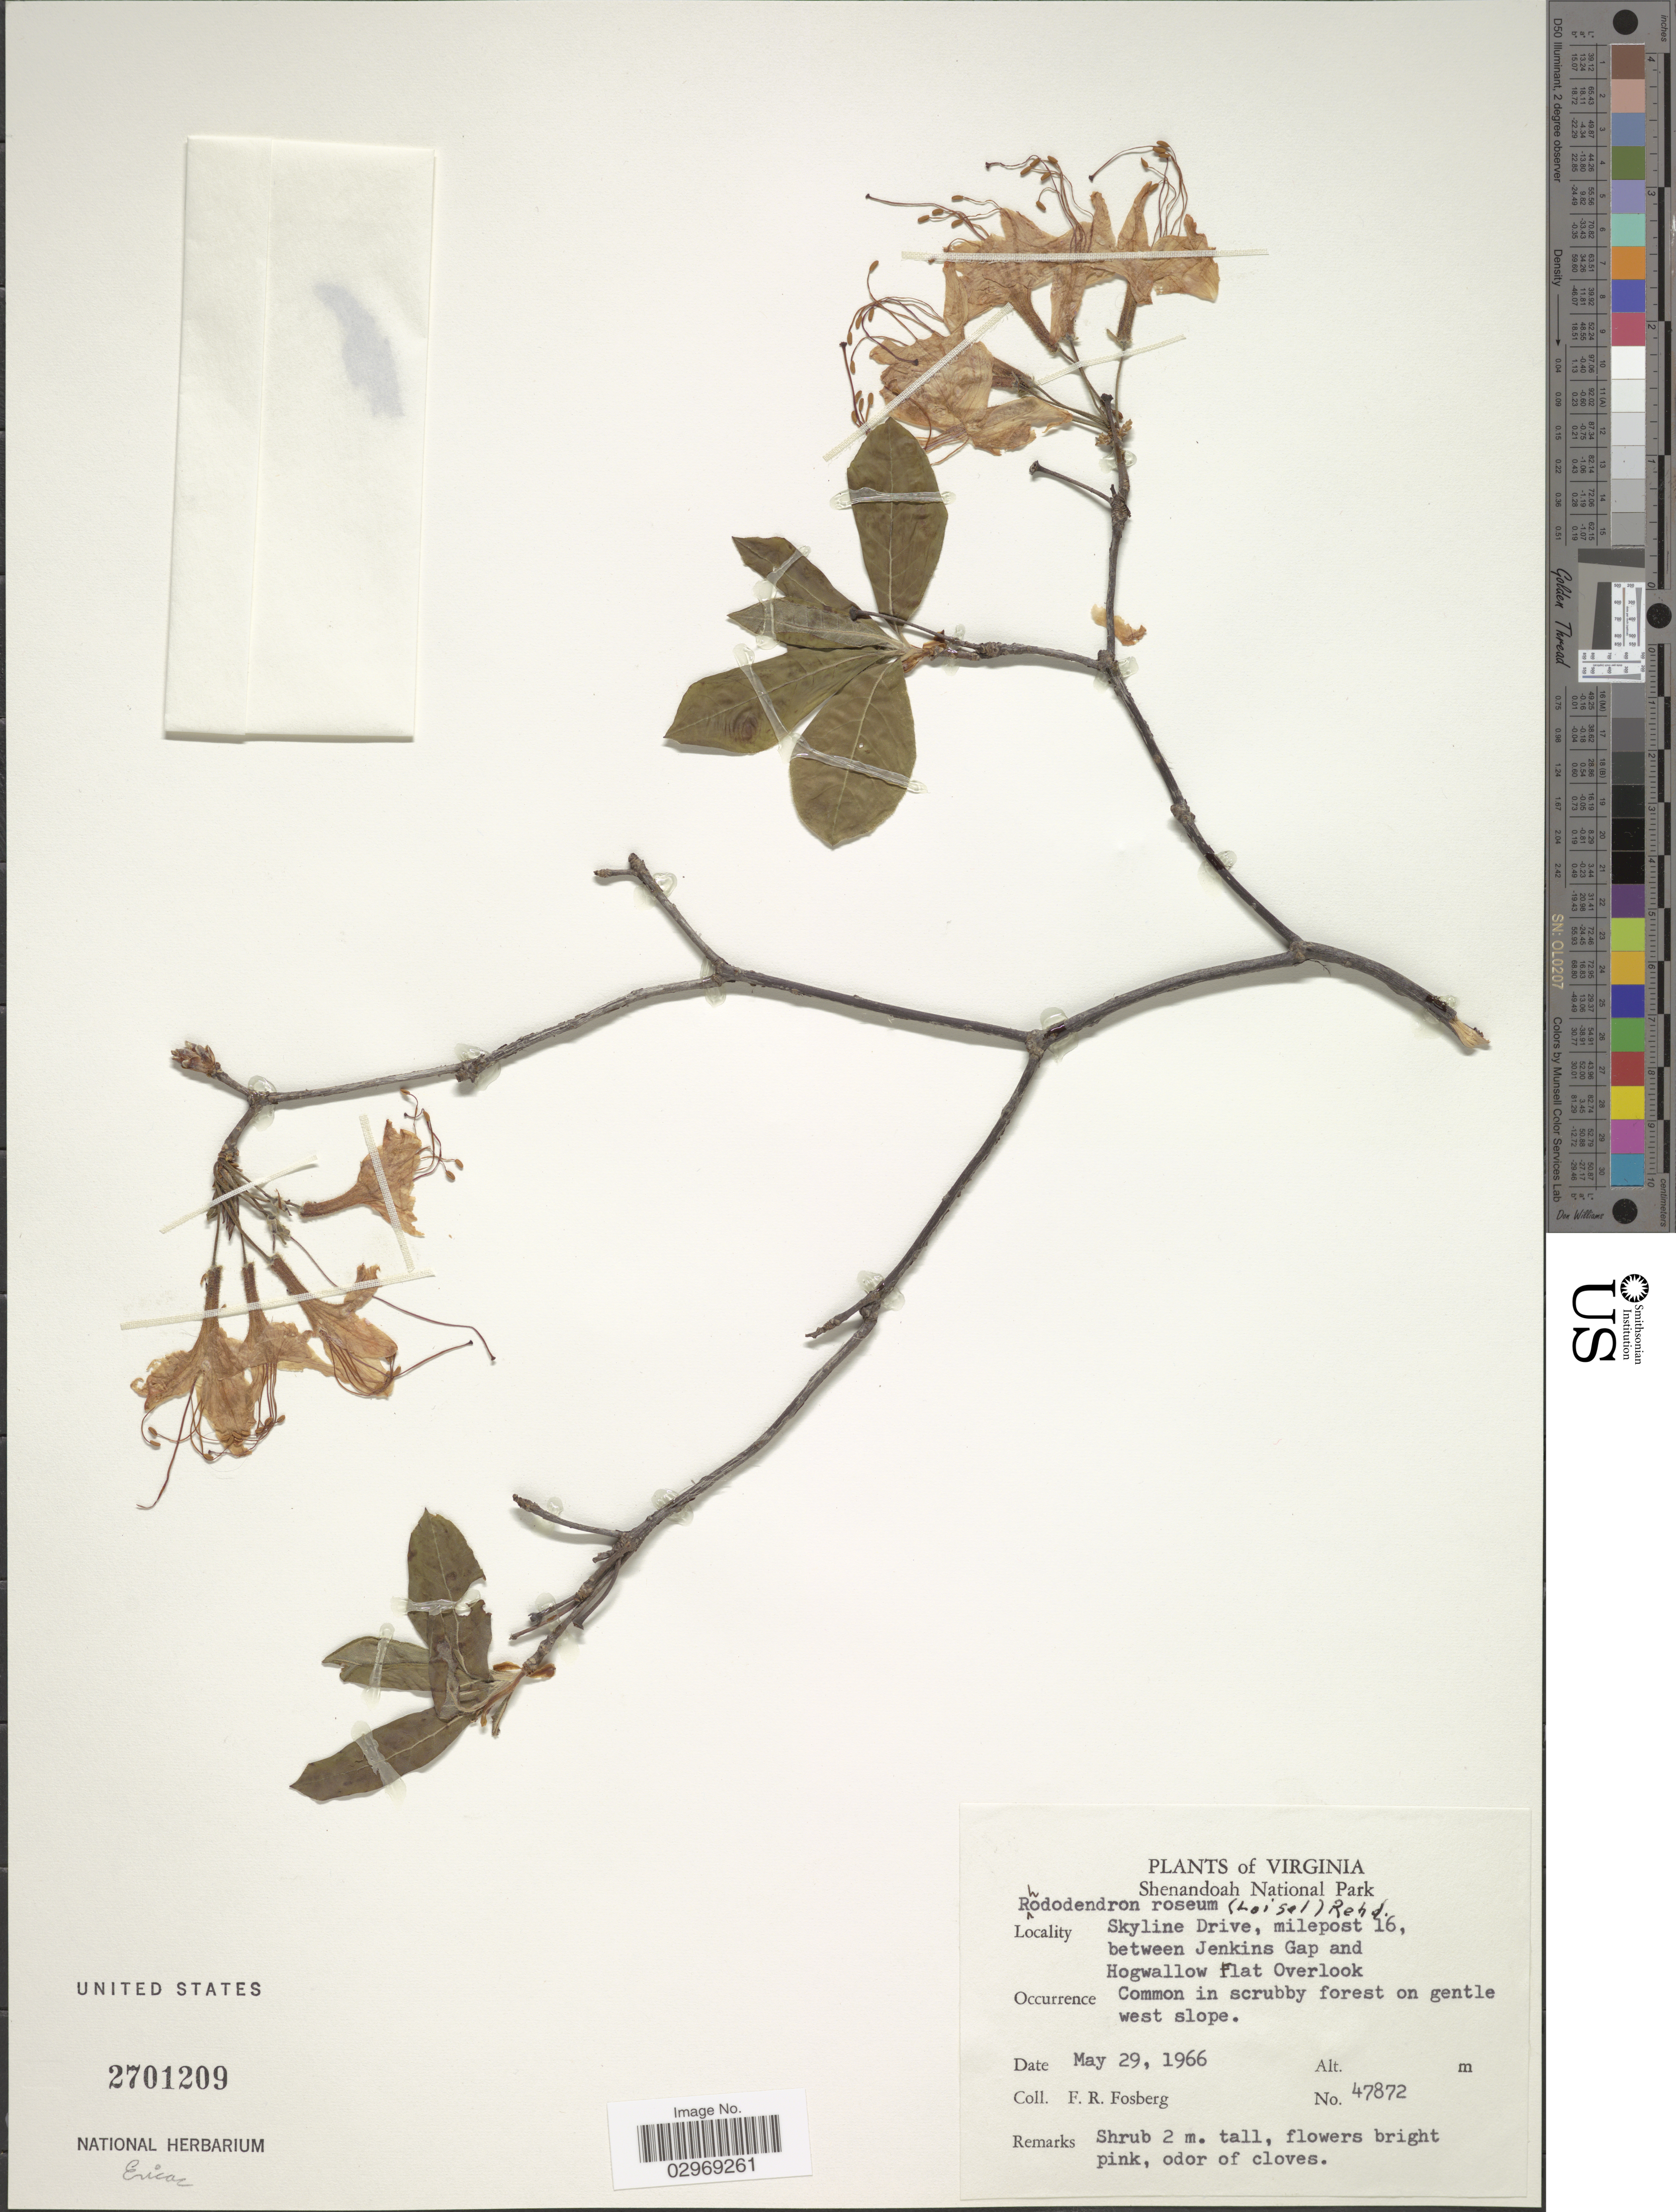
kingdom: Plantae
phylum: Tracheophyta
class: Magnoliopsida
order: Ericales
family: Ericaceae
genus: Rhododendron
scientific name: Rhododendron roseum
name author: (Loisel.) Rehder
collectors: F. R. Fosberg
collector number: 47872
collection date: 1966-05-29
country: United States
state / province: Virginia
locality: Shenandoah National Park. Skyline Drive, milepost 16, between Jenkins Gap and Hogwallow Flat Overlook.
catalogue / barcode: US 2701209